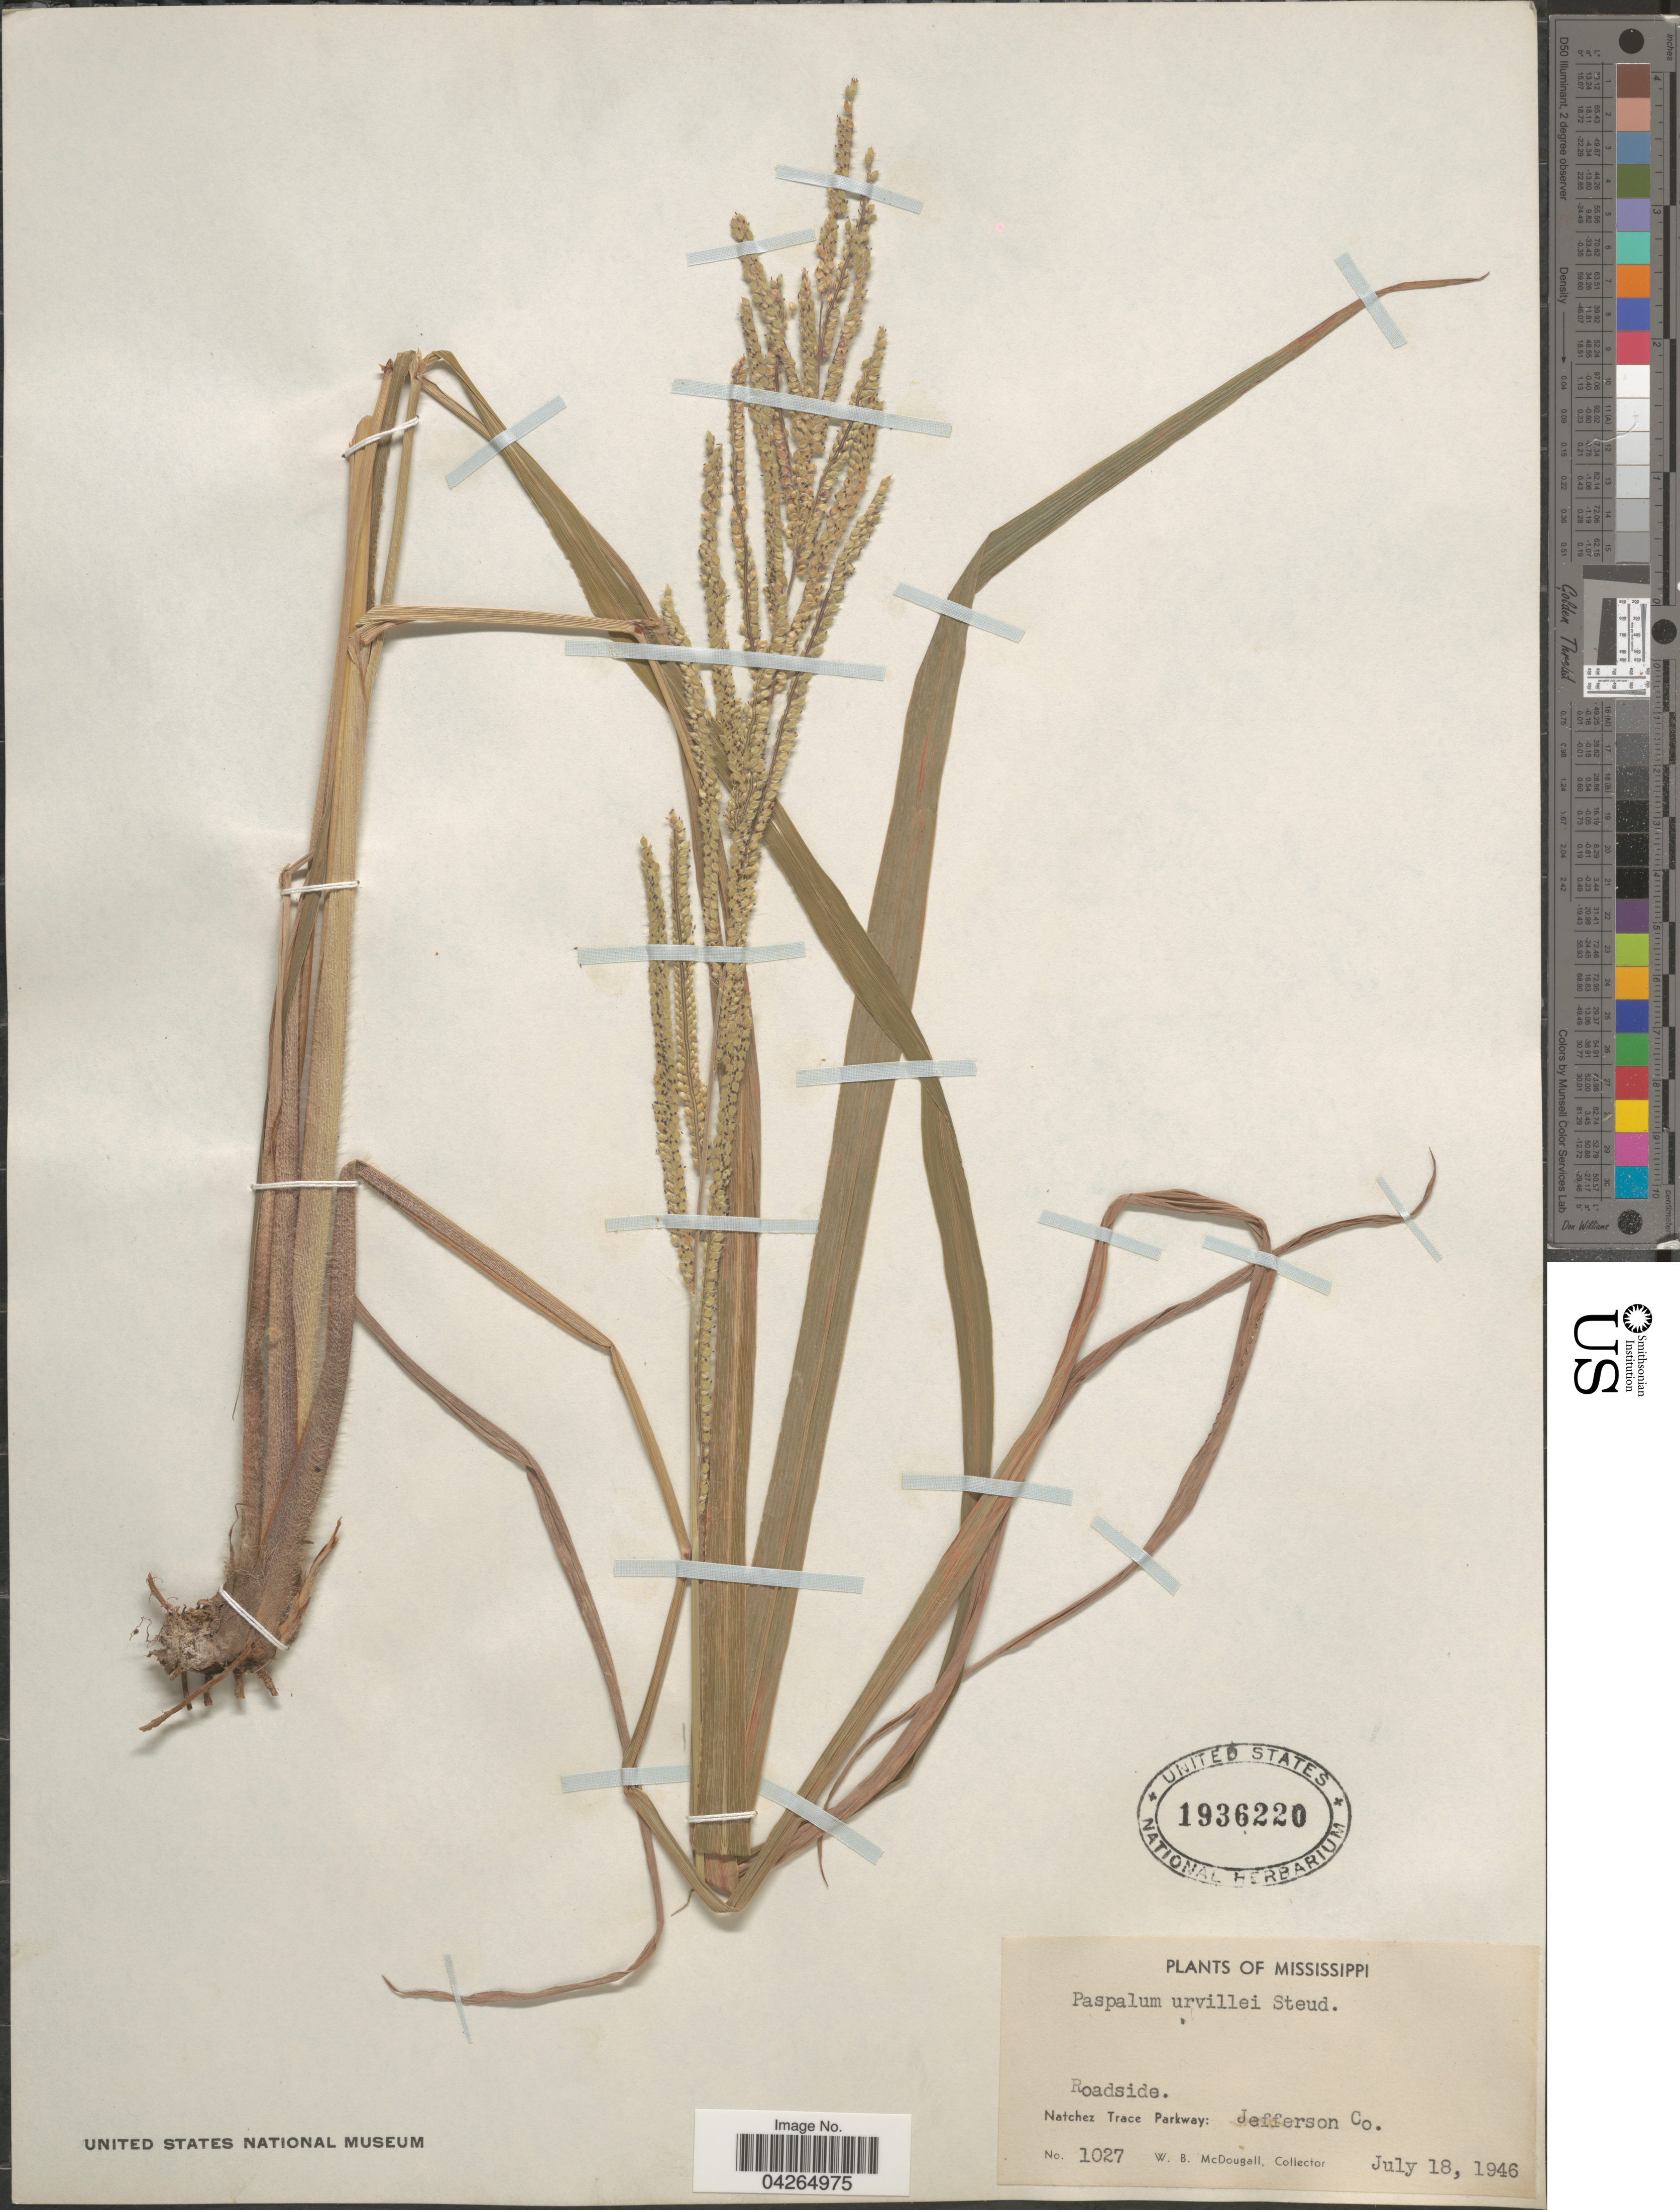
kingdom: Plantae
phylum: Tracheophyta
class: Liliopsida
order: Poales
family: Poaceae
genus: Paspalum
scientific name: Paspalum urvillei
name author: Steud.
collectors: W. B. McDougal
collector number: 1027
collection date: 1946-07-18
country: United States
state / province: Mississippi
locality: Natchez Trace Parkway: Jefferson Co.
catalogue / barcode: US 1936220